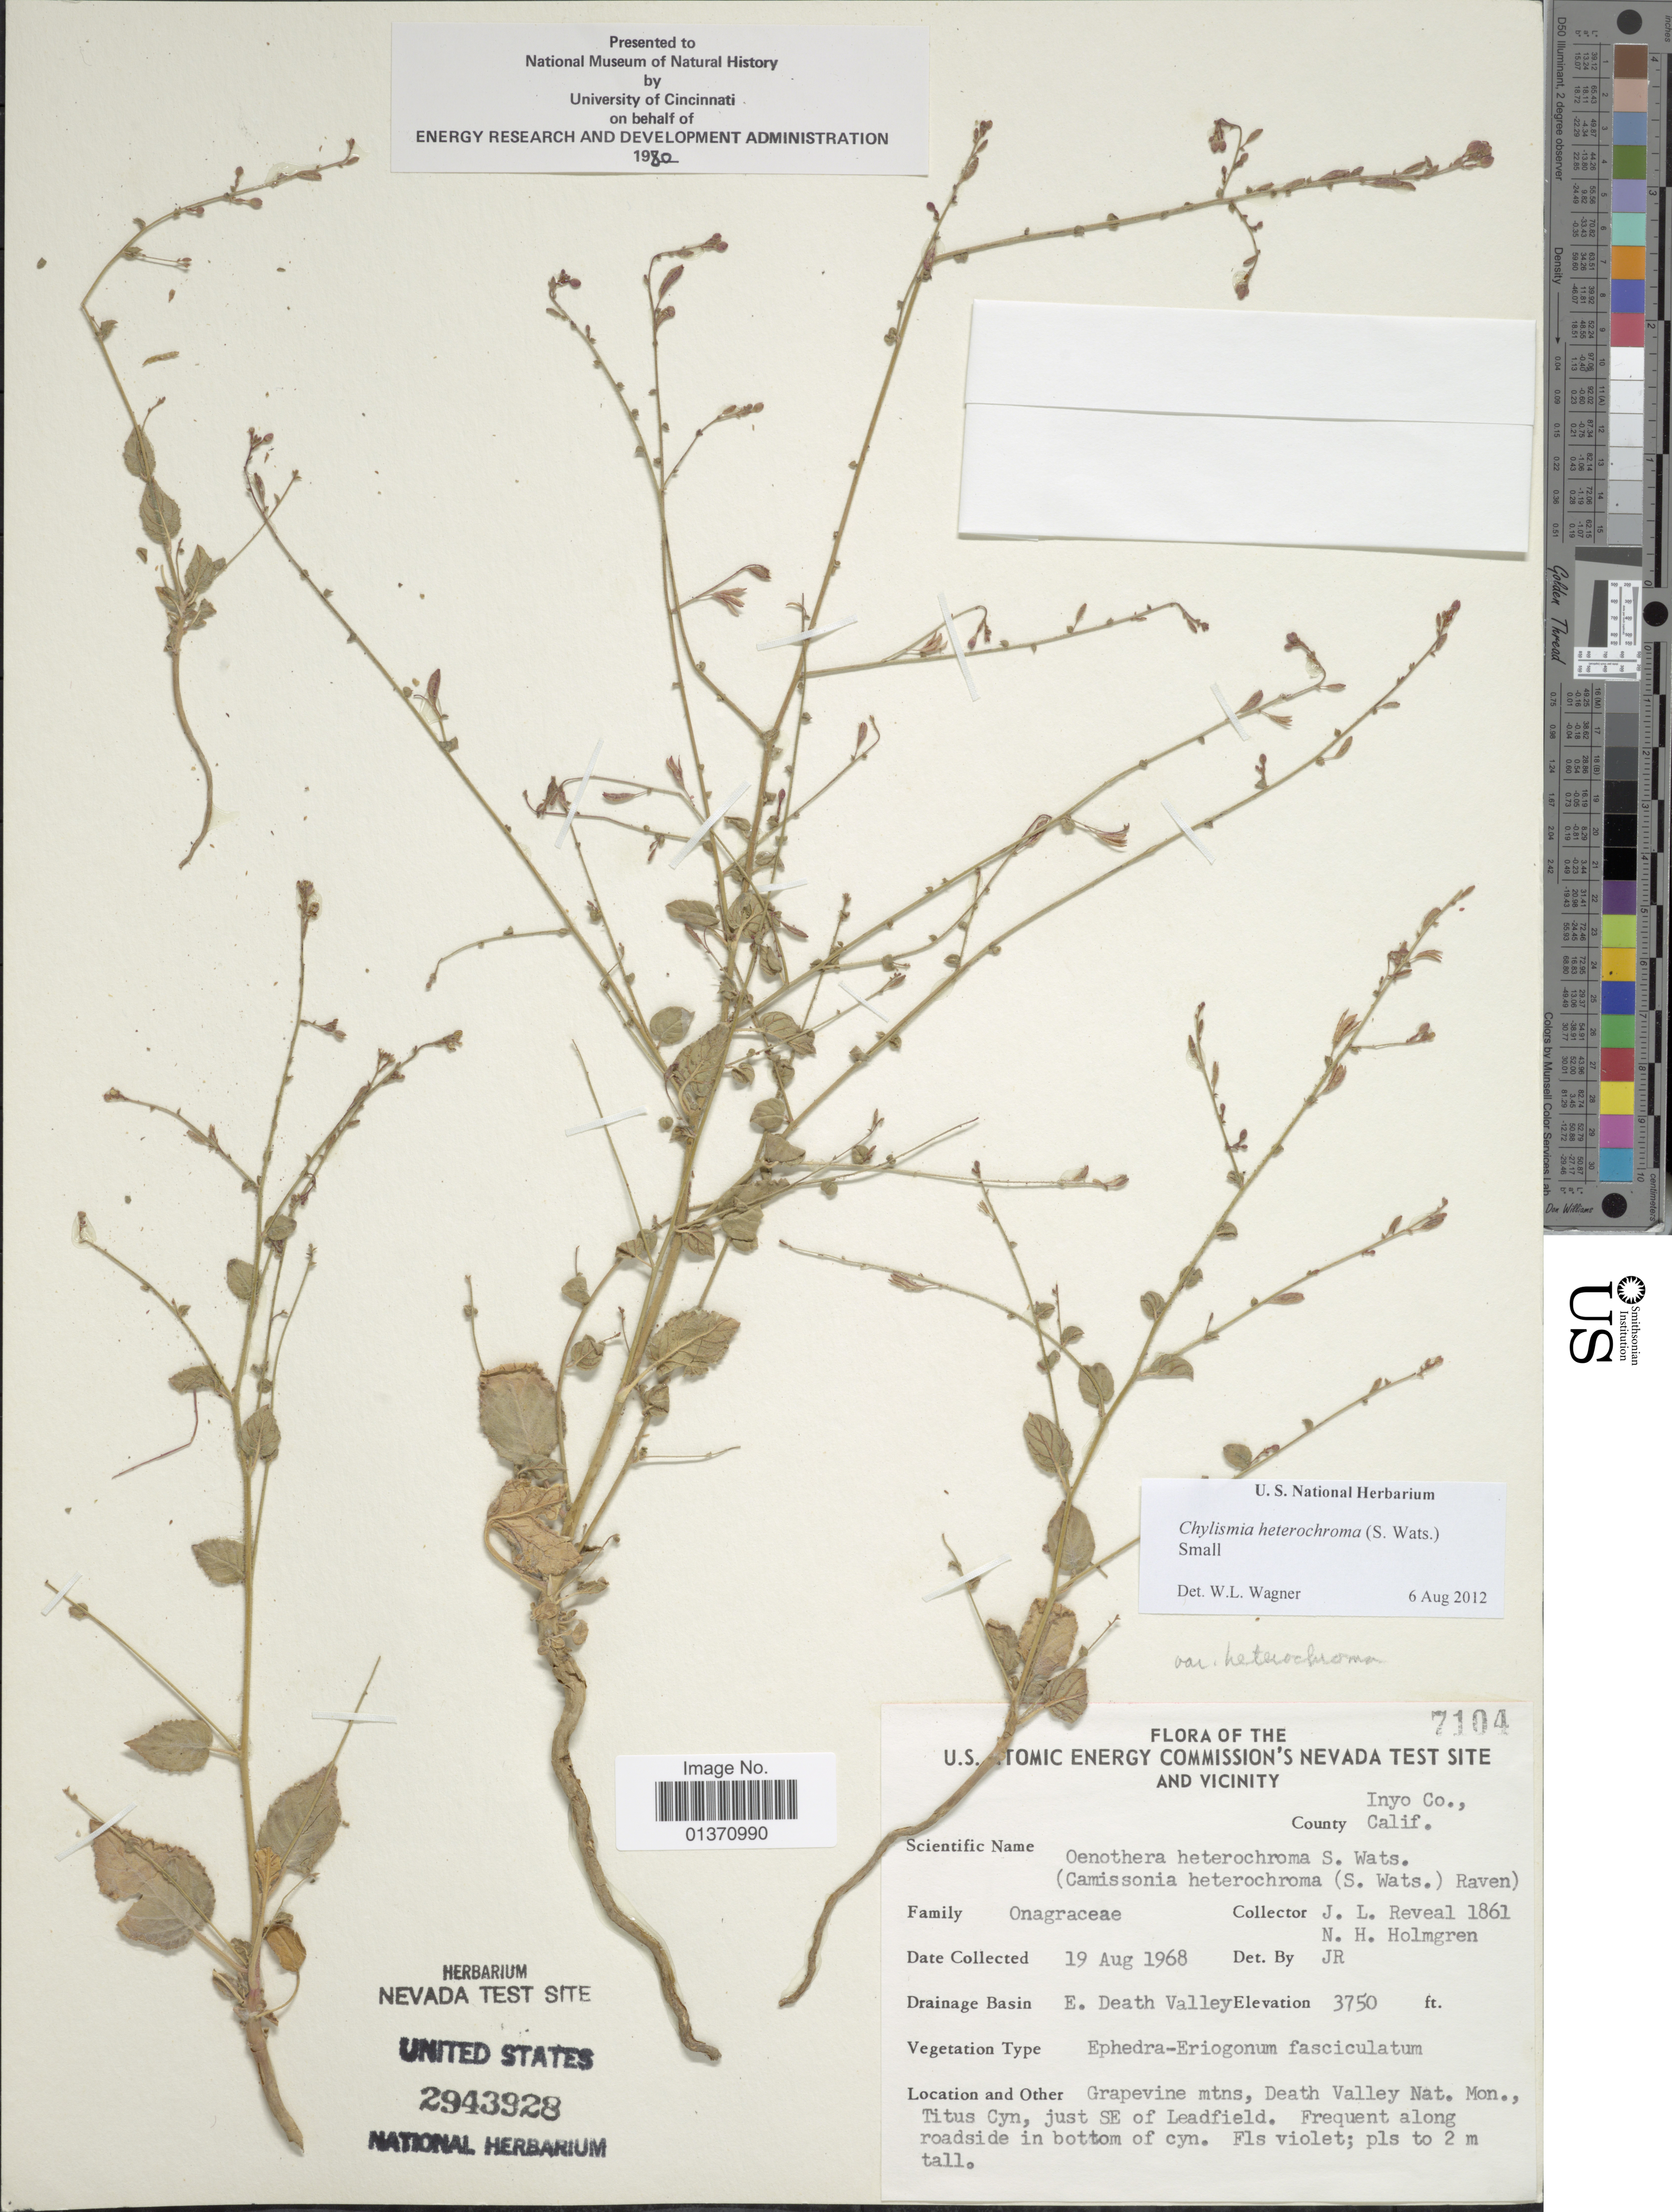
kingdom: Plantae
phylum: Tracheophyta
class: Magnoliopsida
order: Myrtales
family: Onagraceae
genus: Chylismia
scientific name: Chylismia heterochroma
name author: (S. Watson) Small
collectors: J. L. Reveal & N. H. Holmgren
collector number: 7104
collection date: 1968-08-19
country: United States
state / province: California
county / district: Inyo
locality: U. S. Atomic Energy Commission's Nevada Test Site and Vicinity, E. Death Valley, Grapevine mtns, Death Valley Nat. Mon., Titus Cyn, just SE of Leadfield, County Inyo Co., Calif.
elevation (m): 1143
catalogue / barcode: US 2943928